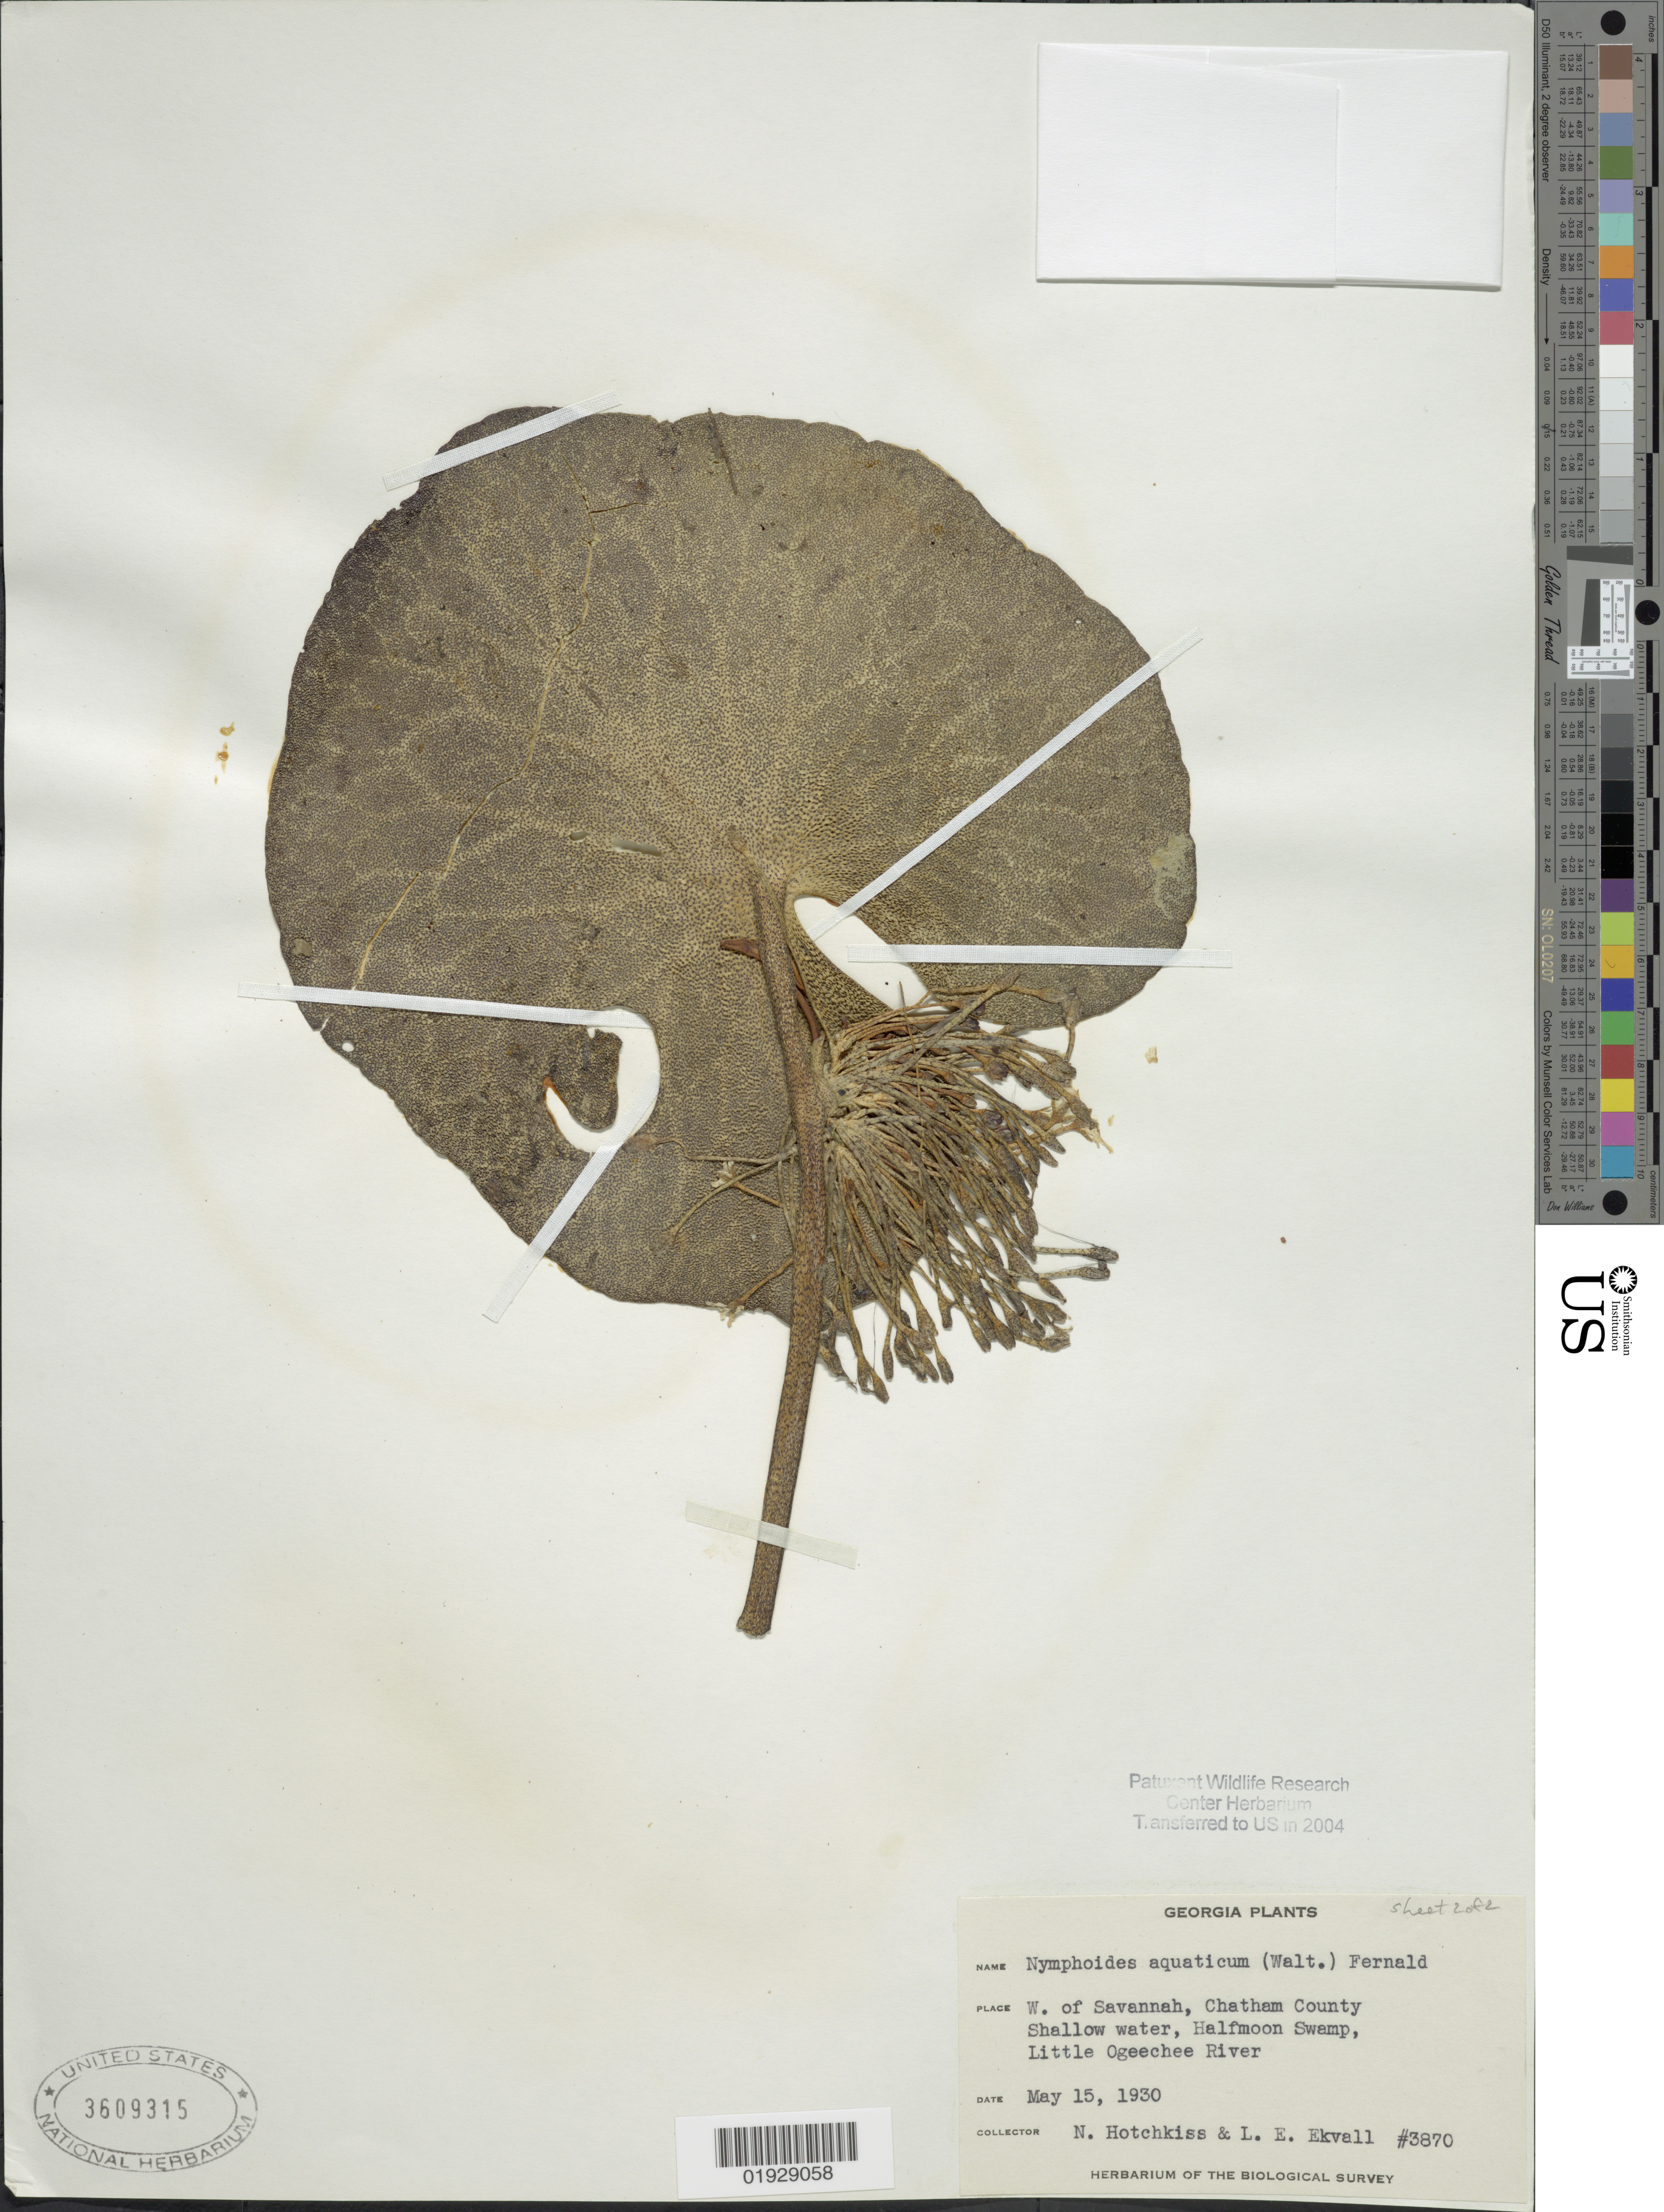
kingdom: Plantae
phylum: Tracheophyta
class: Magnoliopsida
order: Asterales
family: Menyanthaceae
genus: Nymphoides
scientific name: Nymphoides aquatica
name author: (J.F. Gmel.) Kuntze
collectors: N. Hotchkiss & L. Ekvall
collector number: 3870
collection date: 1930-05-15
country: United States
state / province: Georgia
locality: W. of Savannah, Chatham County Shallow water, Halfmoon Swamp. Little Ogeechee River.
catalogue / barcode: US 3609315